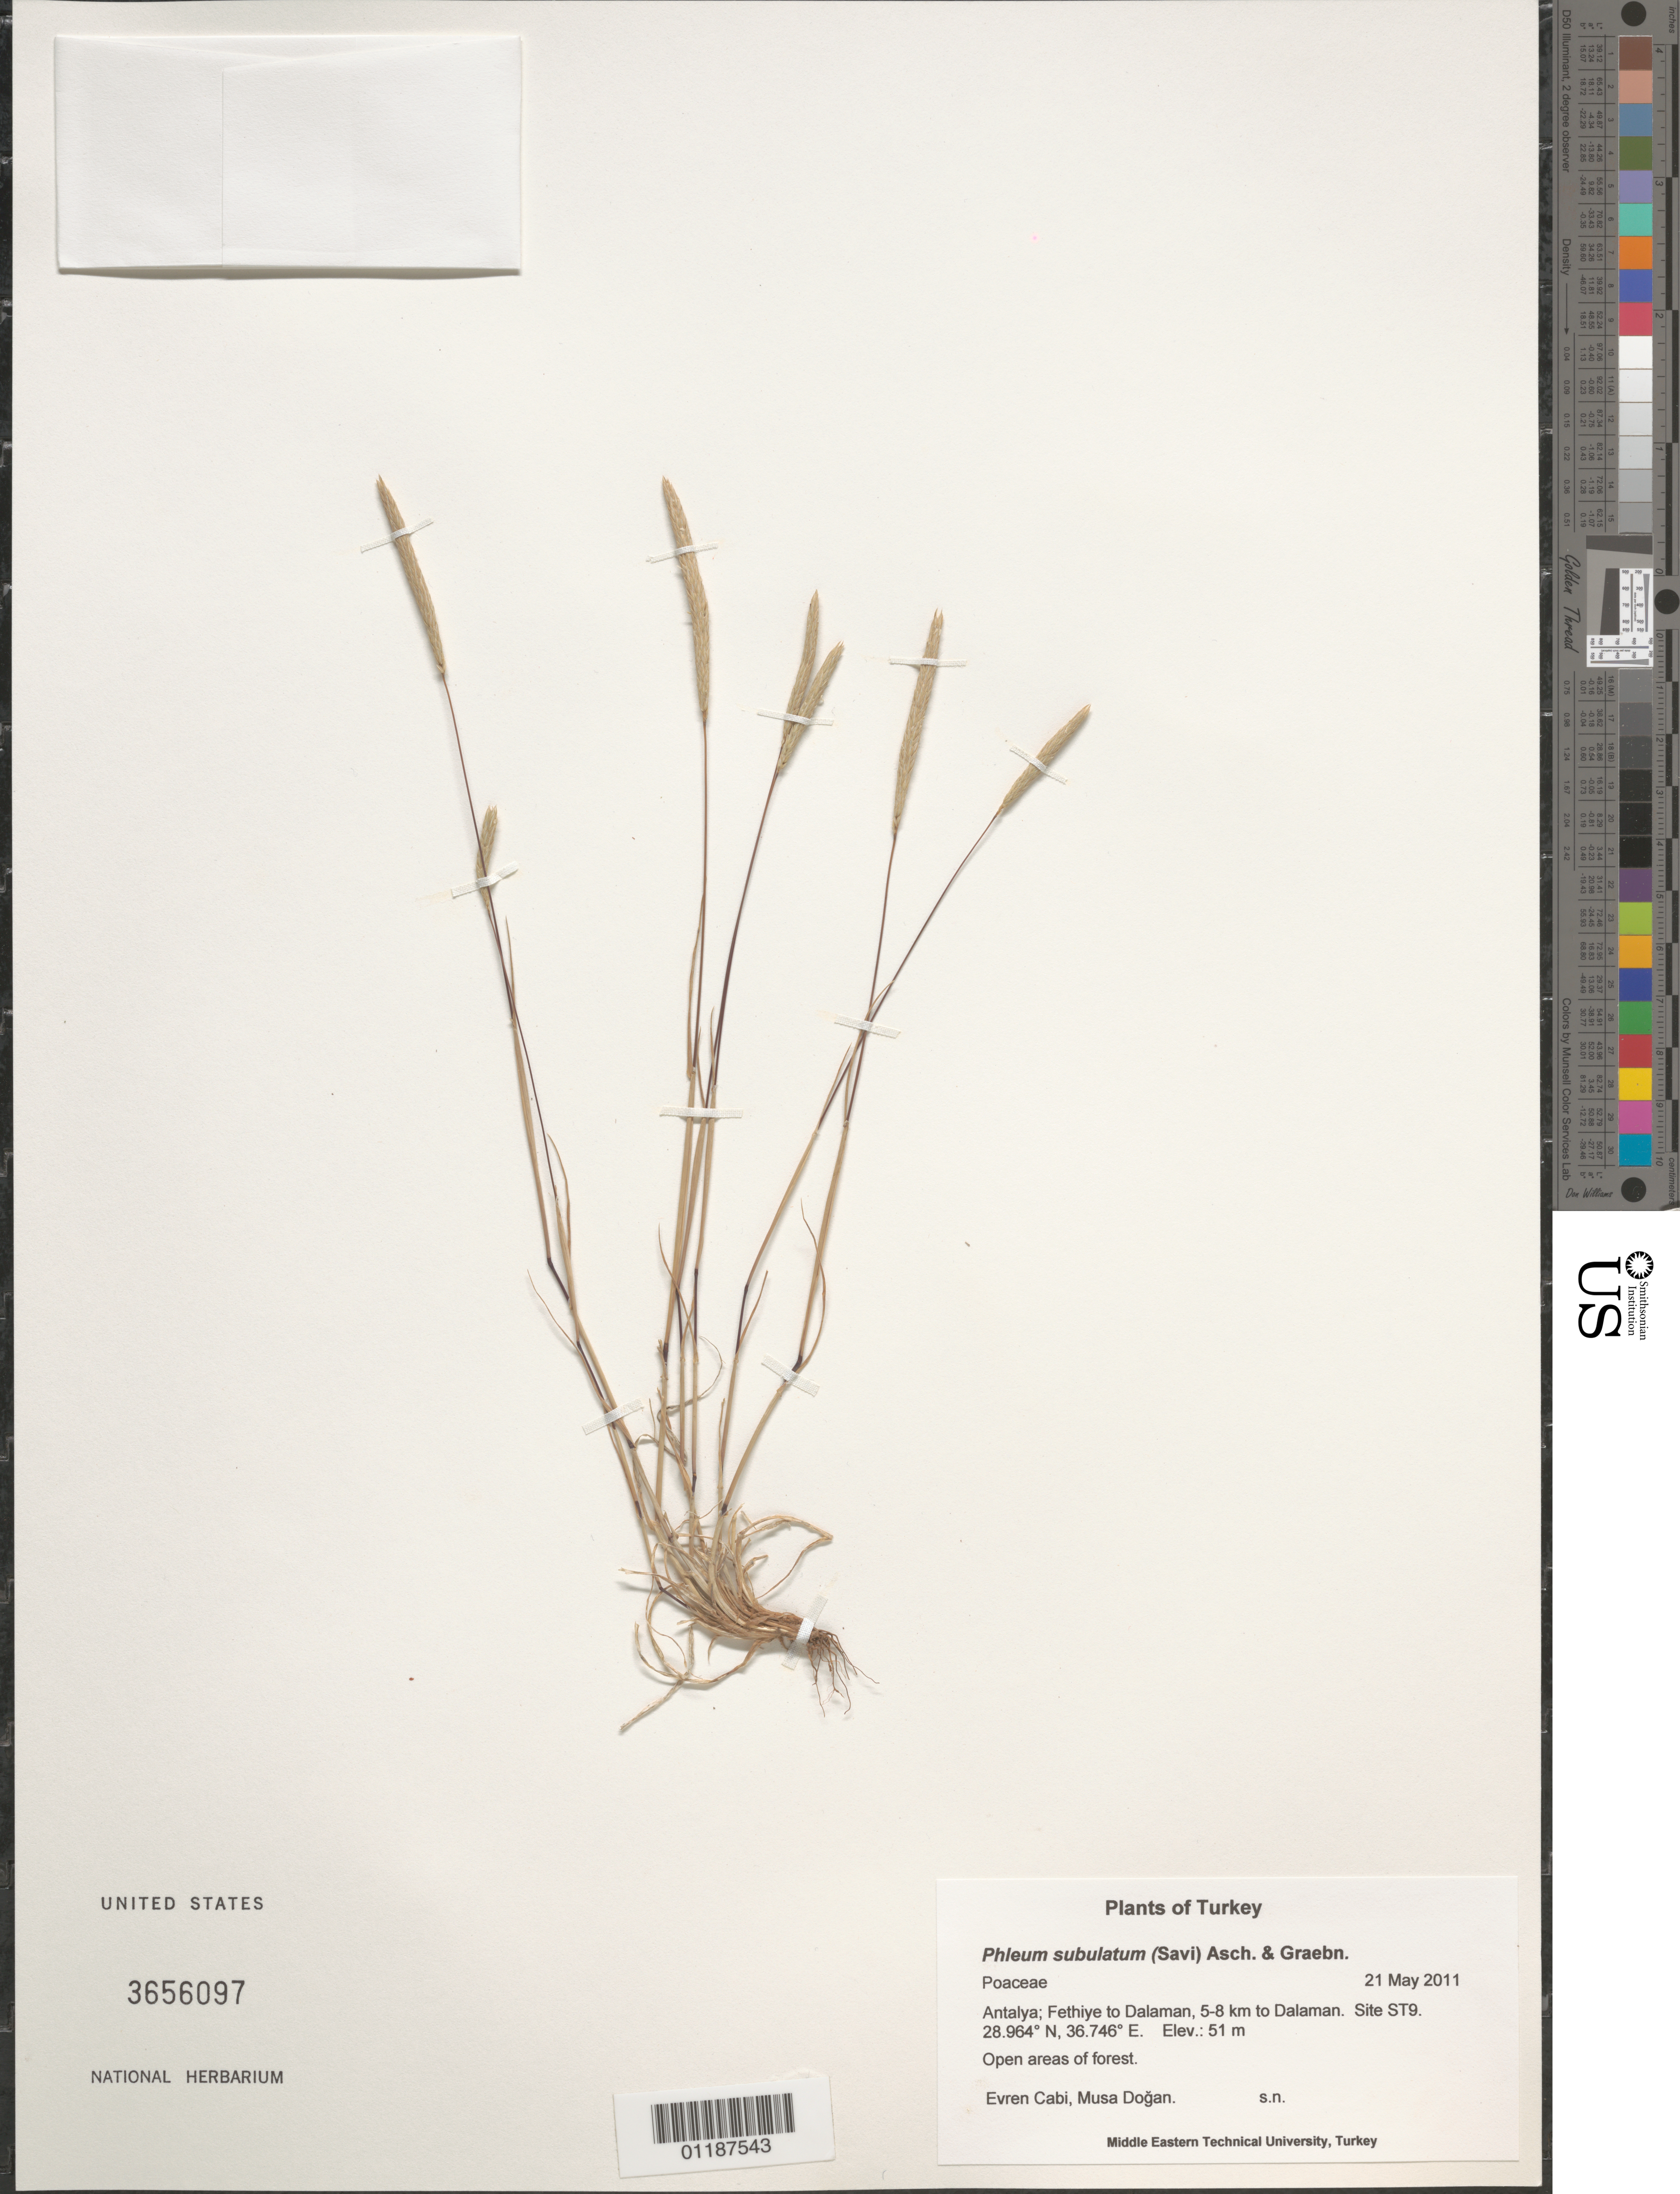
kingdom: Plantae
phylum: Tracheophyta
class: Liliopsida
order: Poales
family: Poaceae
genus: Phleum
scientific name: Phleum subulatum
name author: (Savi) Asch. & Graeb.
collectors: C. Evren & M. Doğan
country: Turkey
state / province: Antalya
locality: Fethiye to Dalaman, 5-8 km to Dalaman. Site ST9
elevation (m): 51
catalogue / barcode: US 3656097